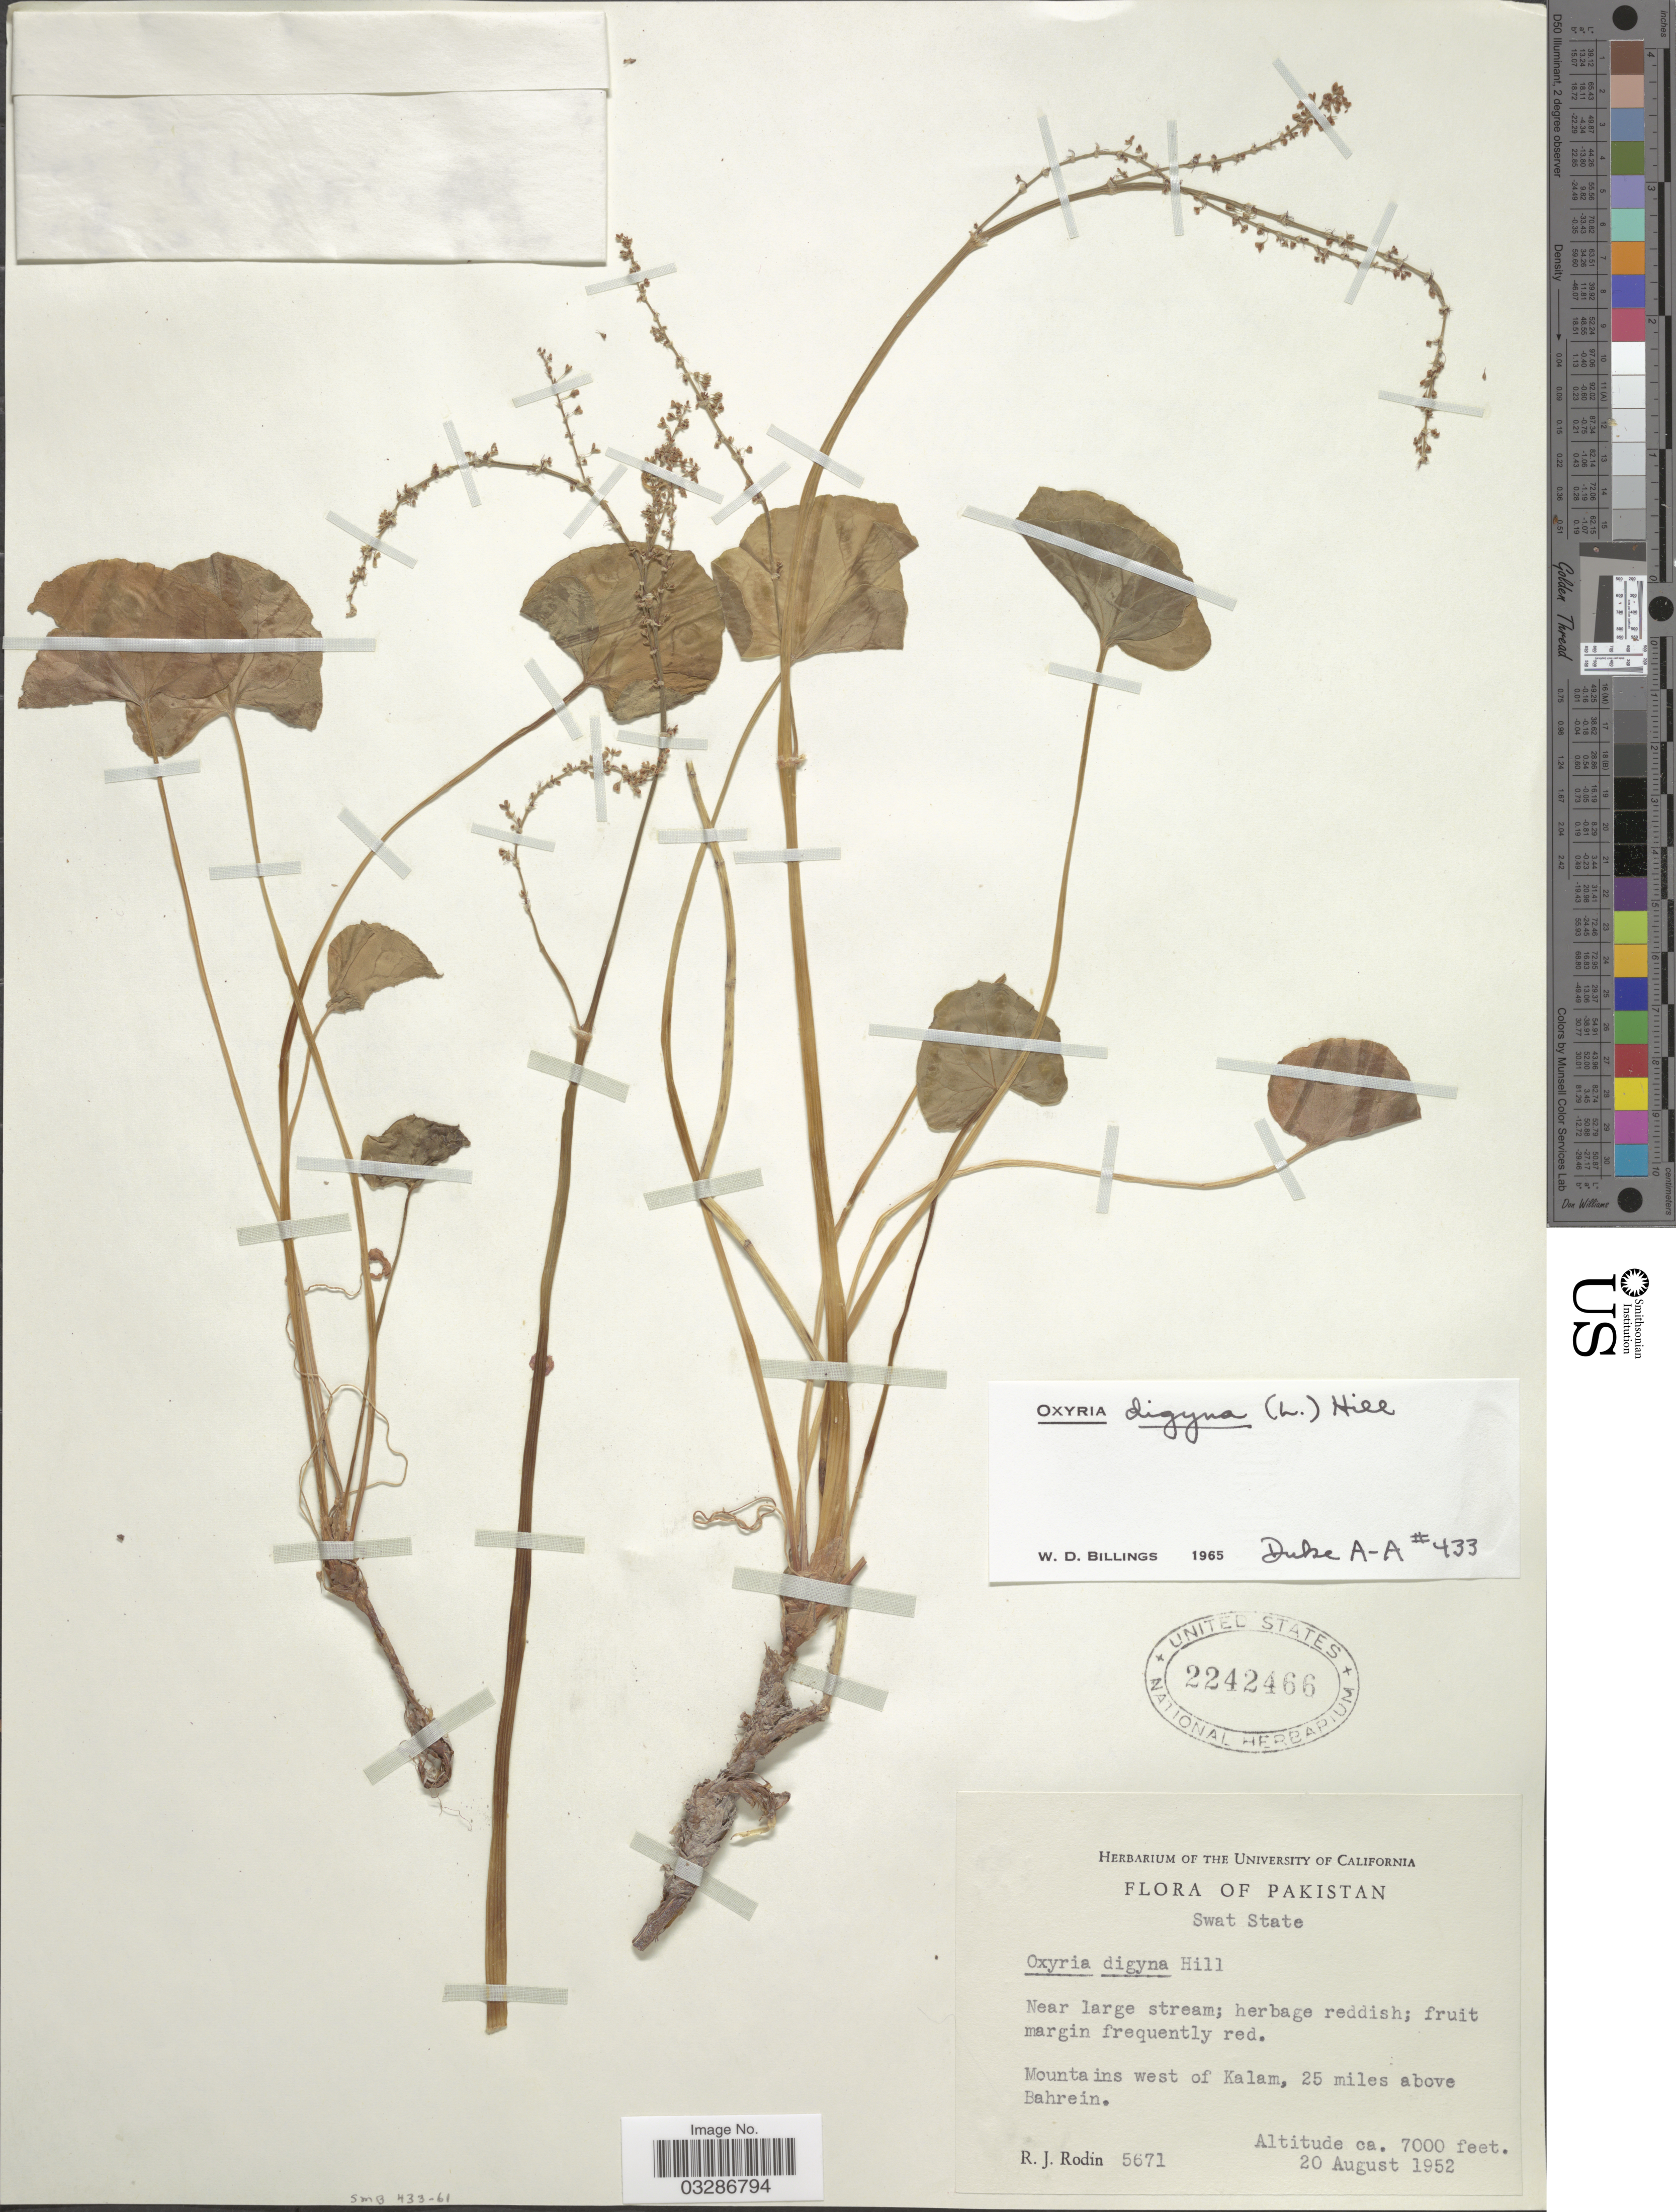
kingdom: Plantae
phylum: Tracheophyta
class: Magnoliopsida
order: Caryophyllales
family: Polygonaceae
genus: Oxyria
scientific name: Oxyria digyna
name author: (L.) Hill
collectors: R. J. Rodin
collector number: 5671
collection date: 1952-08-20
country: Pakistan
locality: Swat State. Mountains west of Kalam, 25 miles above Bahrein.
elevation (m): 2134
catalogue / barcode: US 2242466